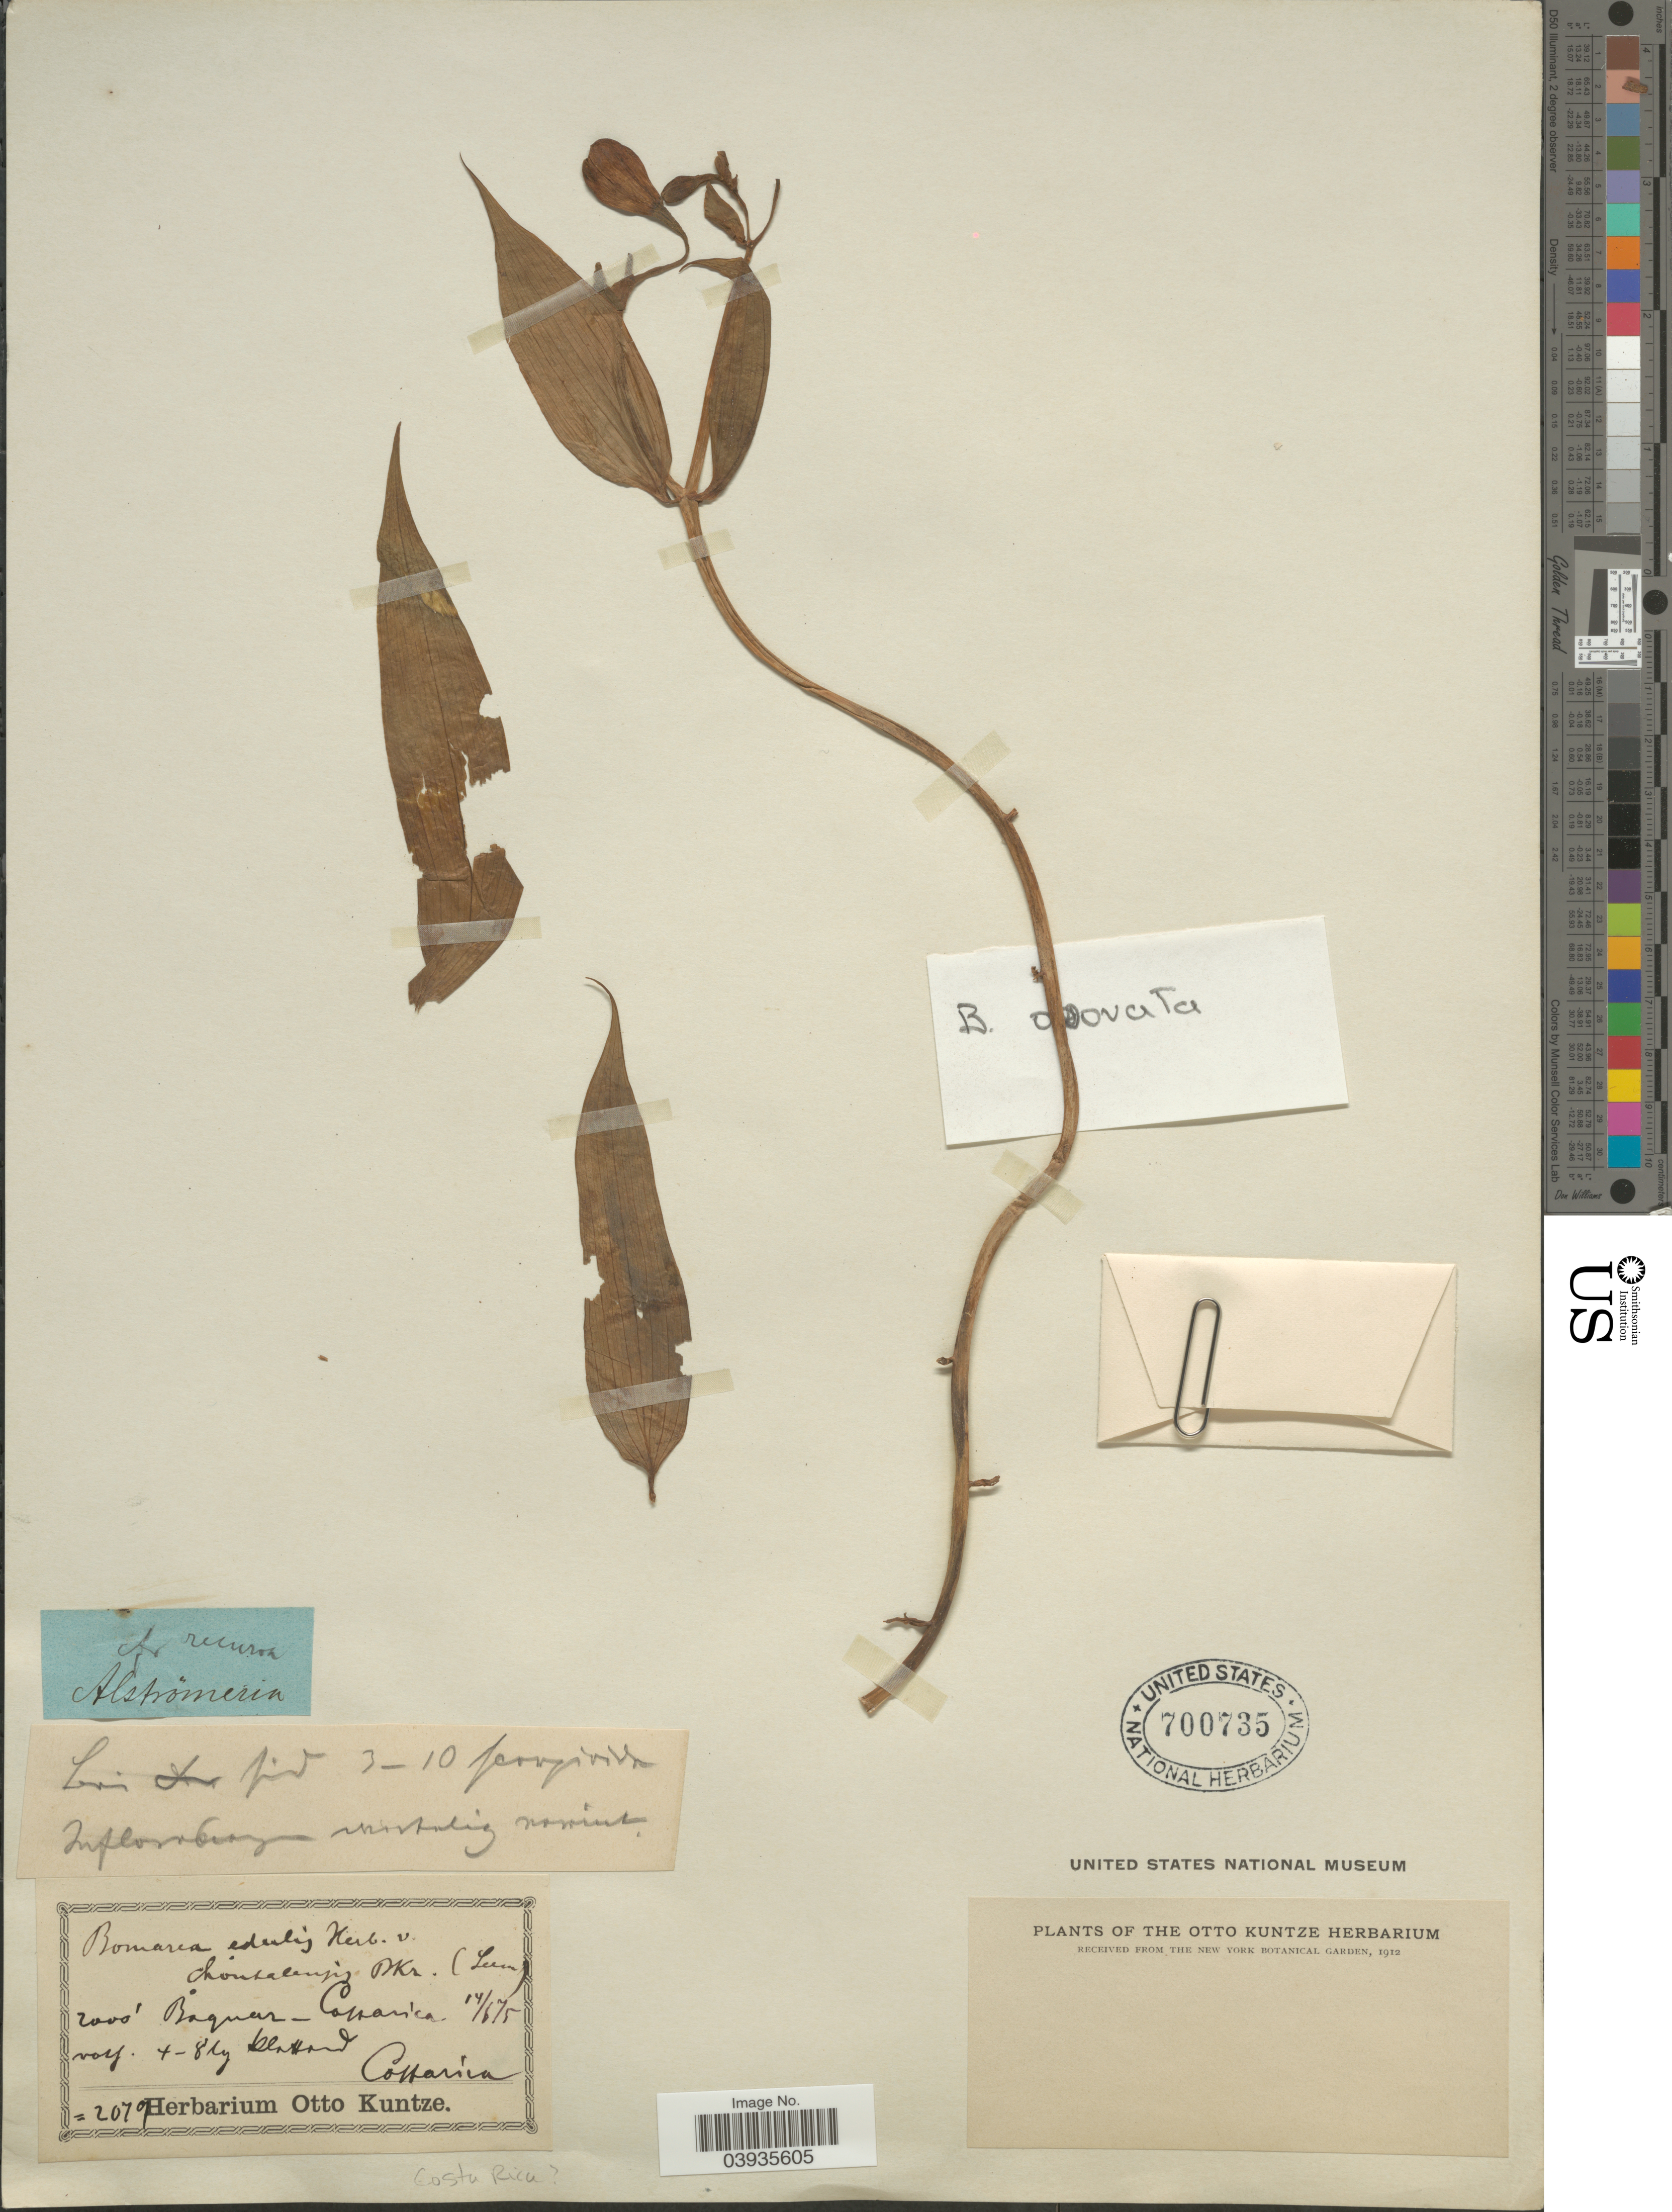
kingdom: Plantae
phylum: Tracheophyta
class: Liliopsida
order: Liliales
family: Alstroemeriaceae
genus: Bomarea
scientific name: Bomarea caldasii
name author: (Kunth) Asch. & Graebener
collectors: ex herb. Otto Kuntze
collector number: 2079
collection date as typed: Transcribed d/m/y: 14/6/75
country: Costa Rica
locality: Baguar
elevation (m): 610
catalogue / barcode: US 700735